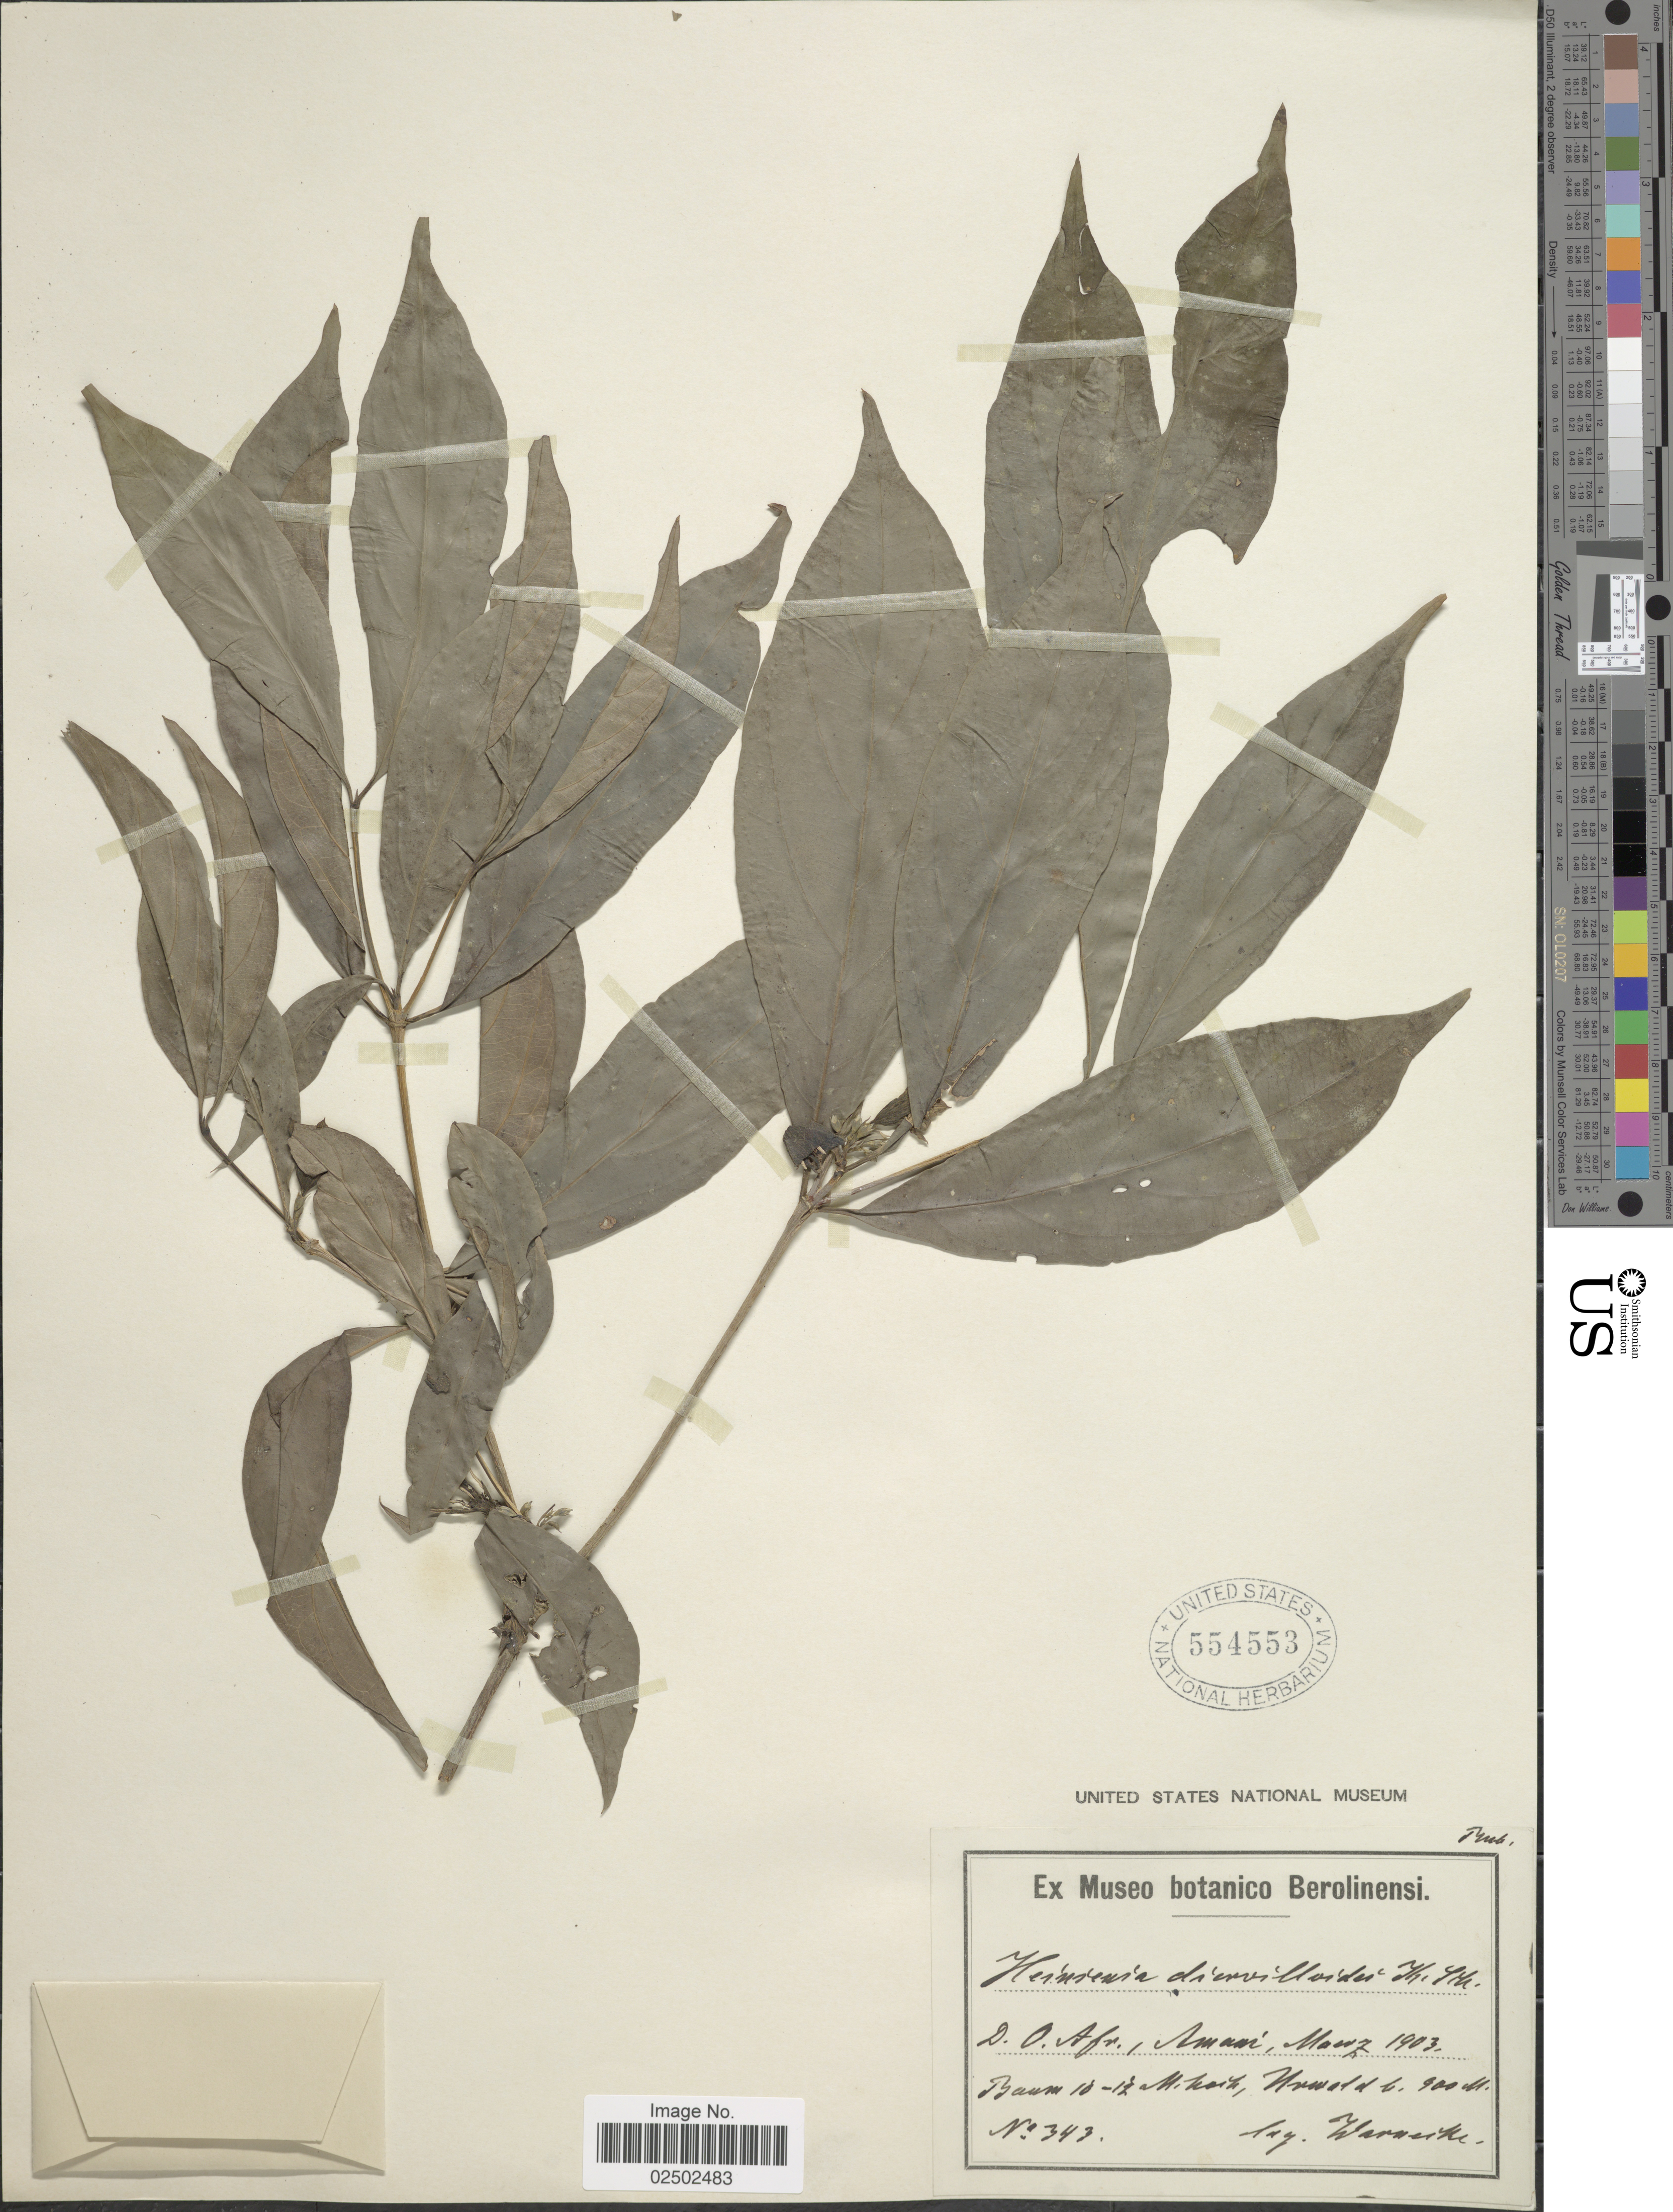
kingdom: Plantae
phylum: Tracheophyta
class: Magnoliopsida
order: Gentianales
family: Rubiaceae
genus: Heinsenia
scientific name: Heinsenia diervilleoides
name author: K. Schum.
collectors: Warneike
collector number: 343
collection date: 1903-02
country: Tanzania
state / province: Tanga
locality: D. O. Afr., Amani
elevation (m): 900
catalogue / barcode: US 554553